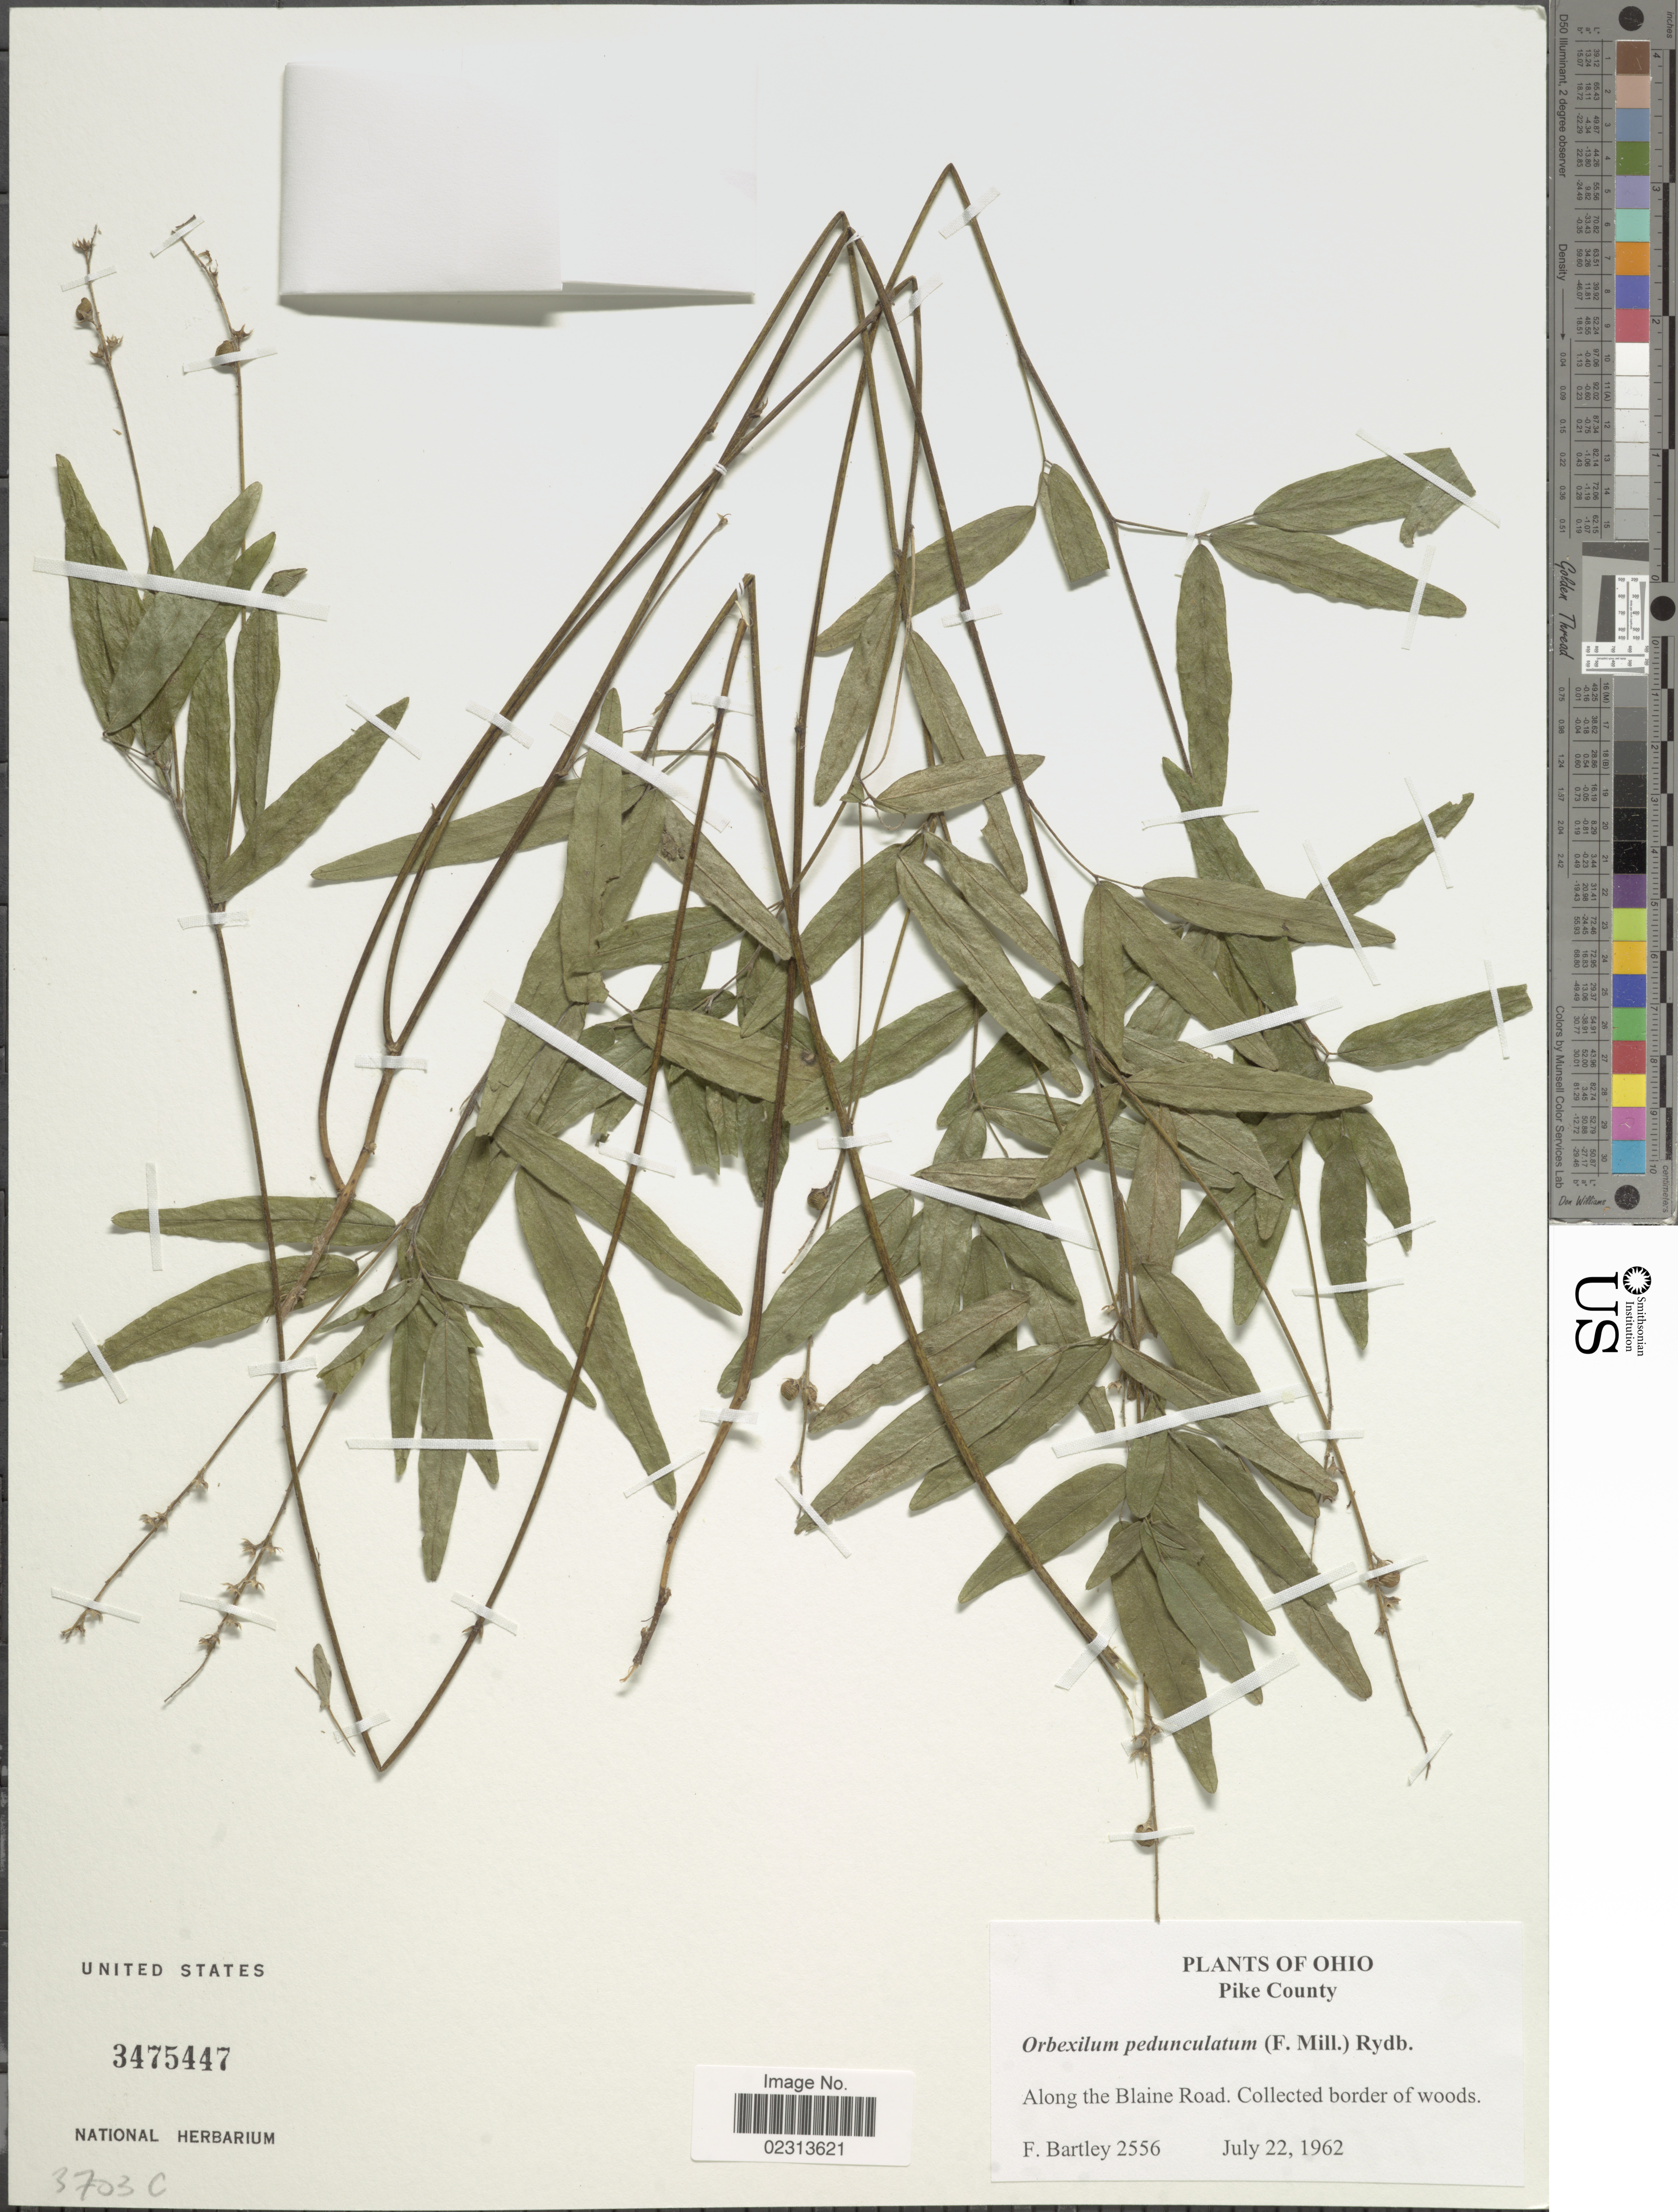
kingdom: Plantae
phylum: Tracheophyta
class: Magnoliopsida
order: Fabales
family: Fabaceae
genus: Orbexilum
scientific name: Orbexilum pedunculatum var. pedunculatum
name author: (Miller) Rydberg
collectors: F. Bartley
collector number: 2556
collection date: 1962-07-22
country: United States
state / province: Ohio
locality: Pike County, Along the Blaine Road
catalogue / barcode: US 3475447